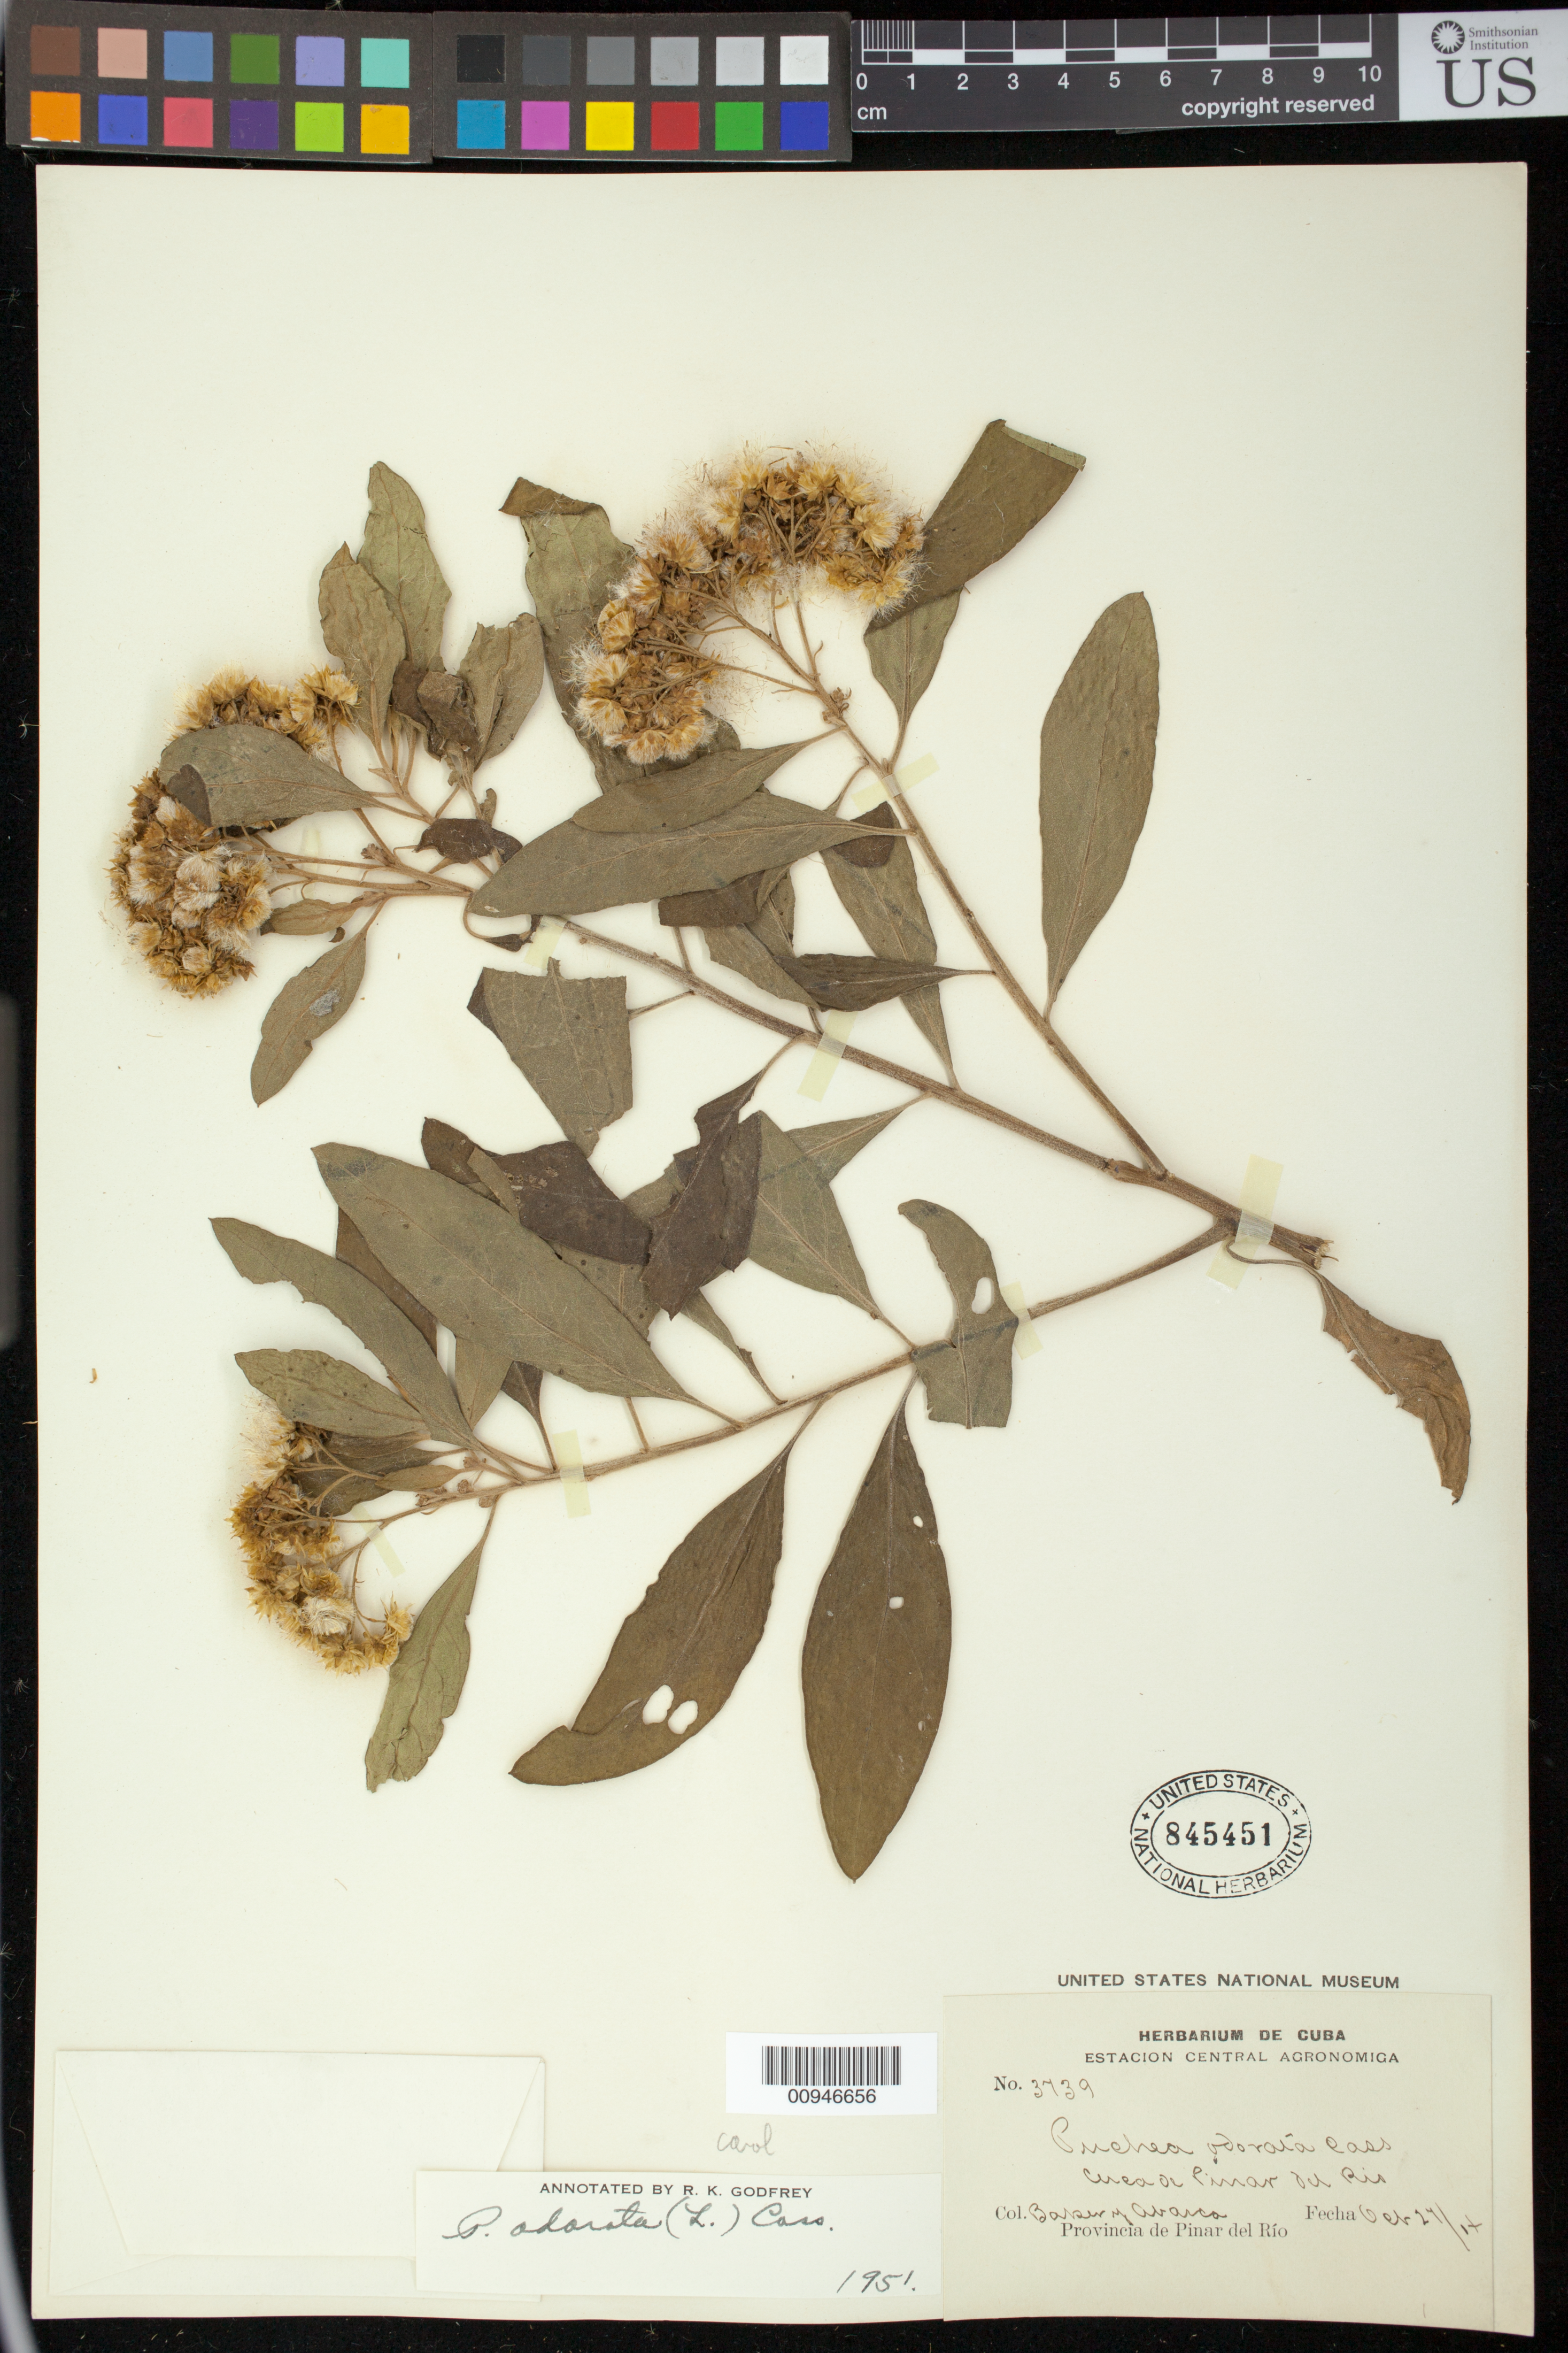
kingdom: Plantae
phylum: Tracheophyta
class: Magnoliopsida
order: Asterales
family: Asteraceae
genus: Pluchea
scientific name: Pluchea carolinensis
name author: (Jacq.) D. Don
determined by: Godfrey, R. K.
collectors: B. Avarca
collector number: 3739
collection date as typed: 24 Oct 1907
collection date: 1907-10-24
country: Cuba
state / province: Pinar del Rio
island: Cuba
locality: Cerca de Pinar del Rio, Estacion Central Agronomica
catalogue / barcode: US 845451